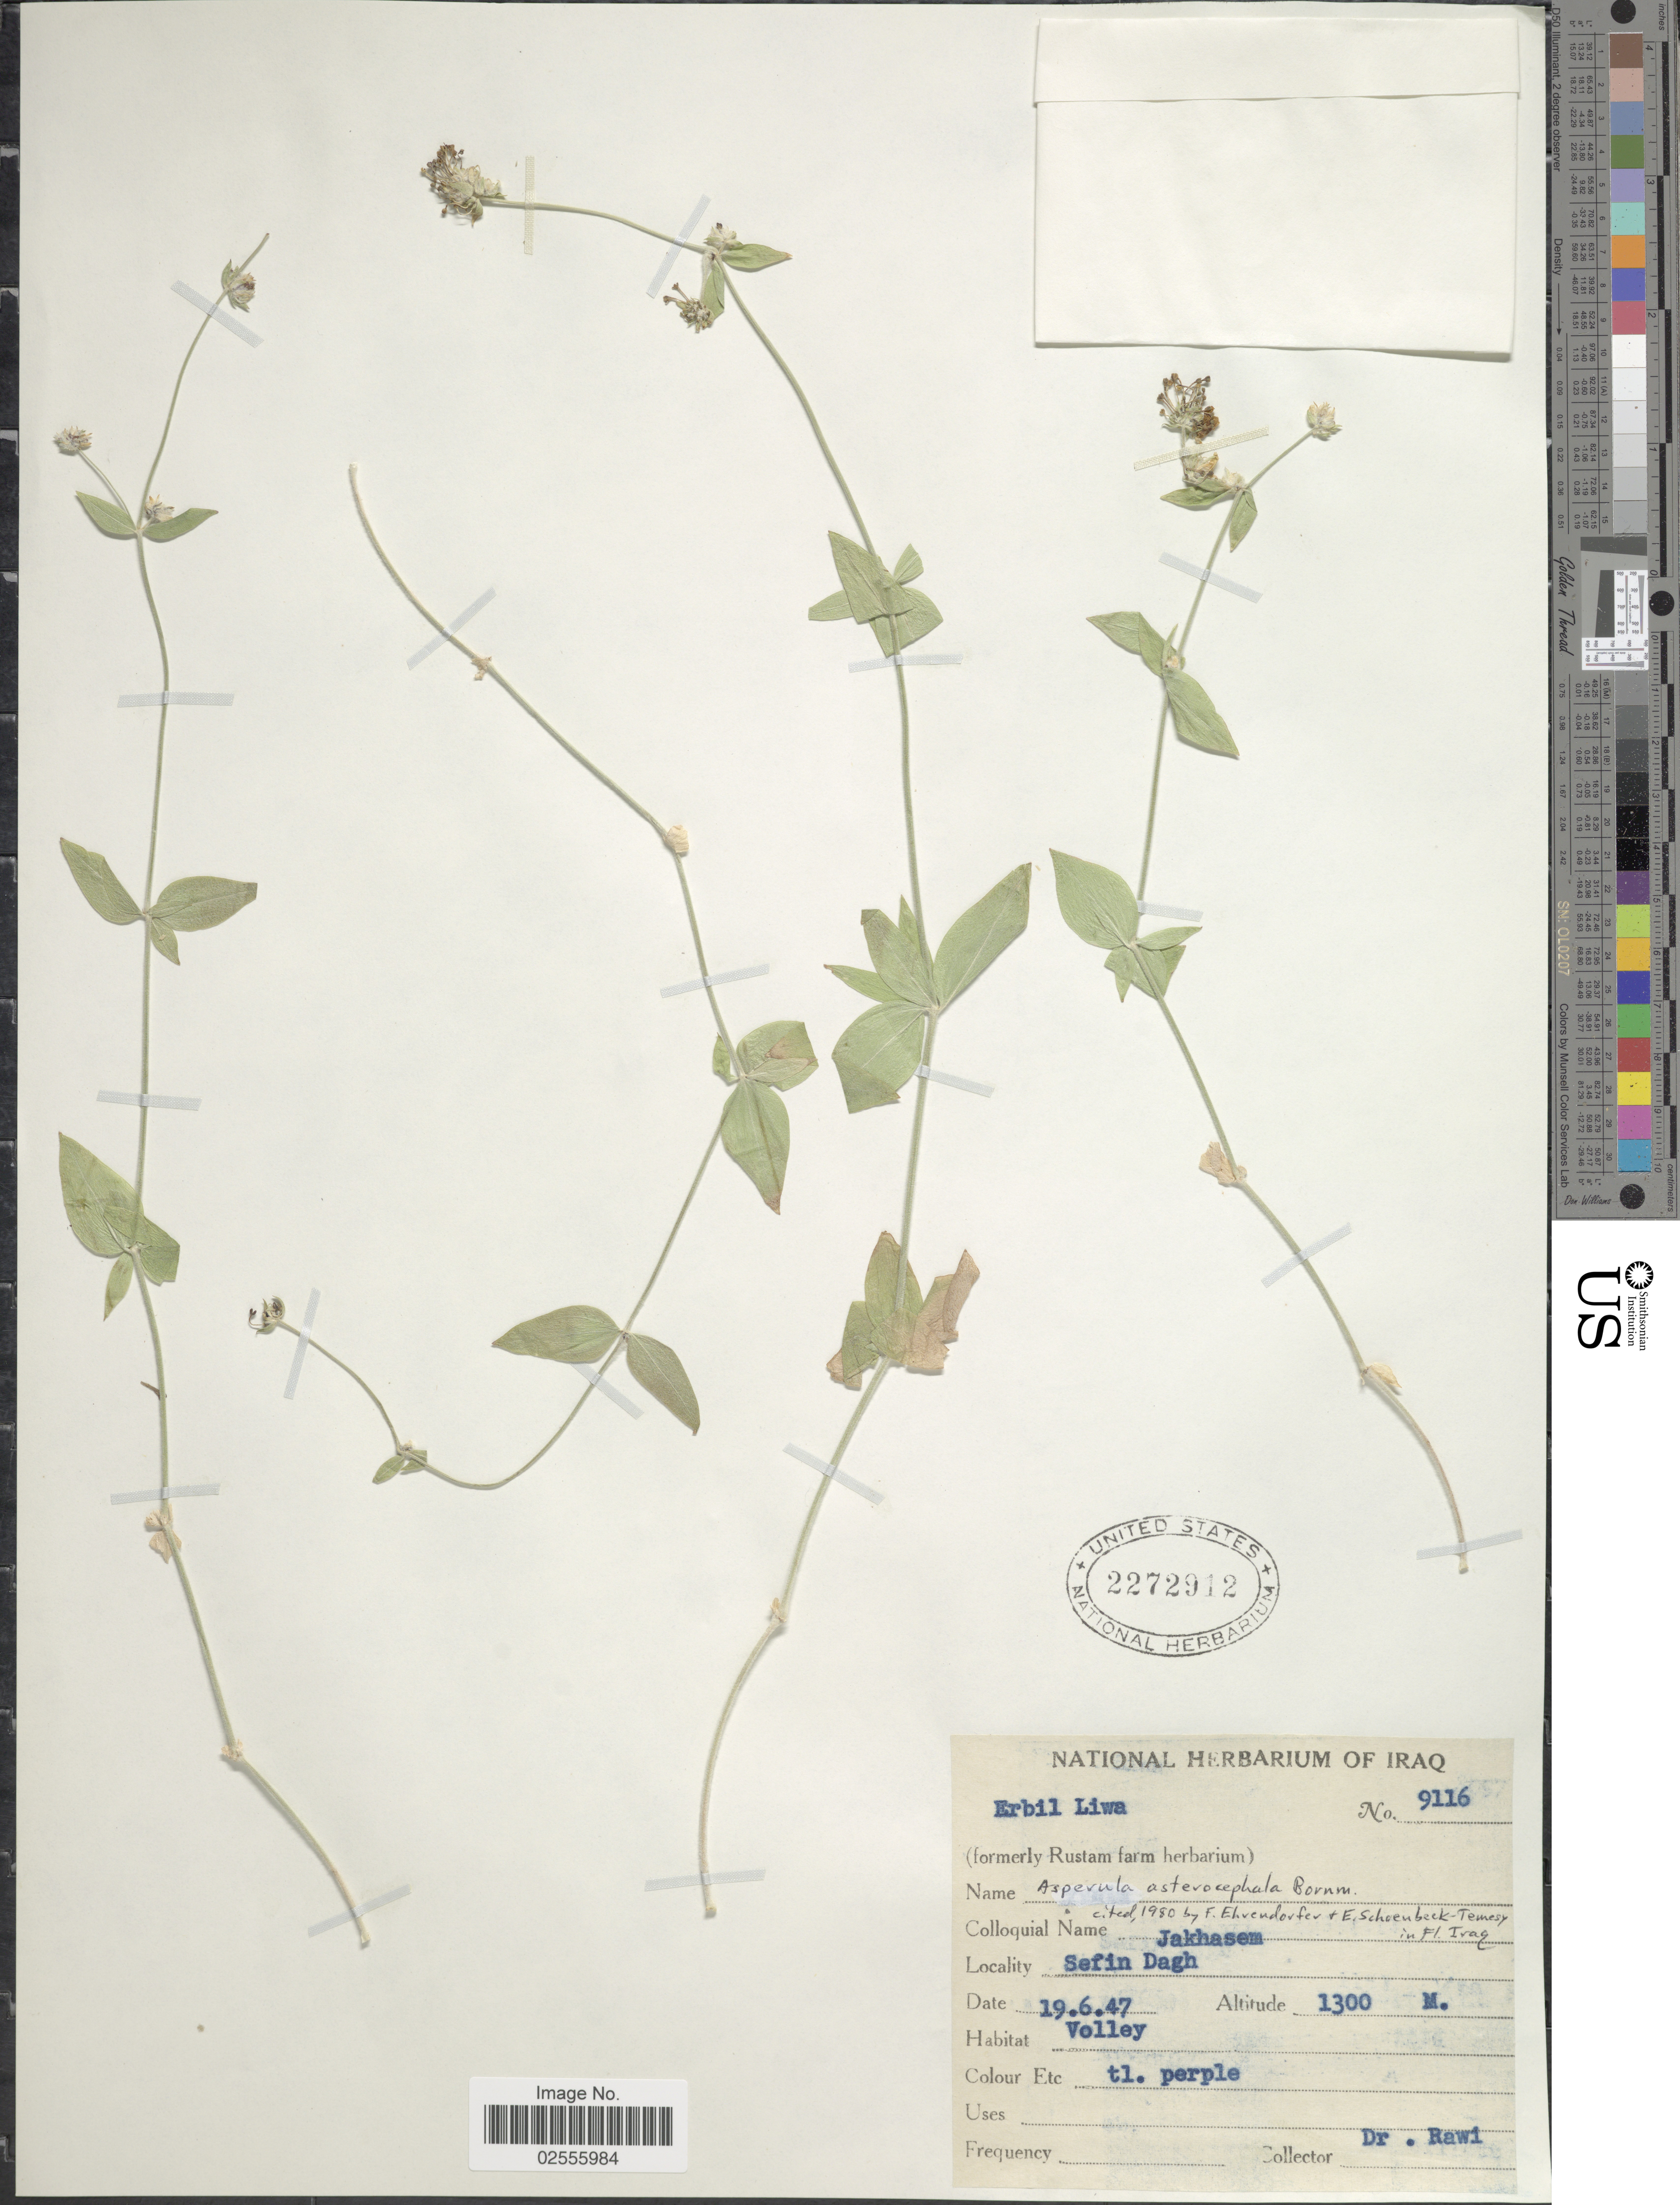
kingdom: Plantae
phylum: Tracheophyta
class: Magnoliopsida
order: Gentianales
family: Rubiaceae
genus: Asperula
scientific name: Asperula asterocephala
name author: Bornm.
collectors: -. Rawi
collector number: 9116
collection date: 1947-06-19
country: Iraq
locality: Jakhasem, Sefin Dagh, Erbil Liwa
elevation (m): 1300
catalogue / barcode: US 2272912